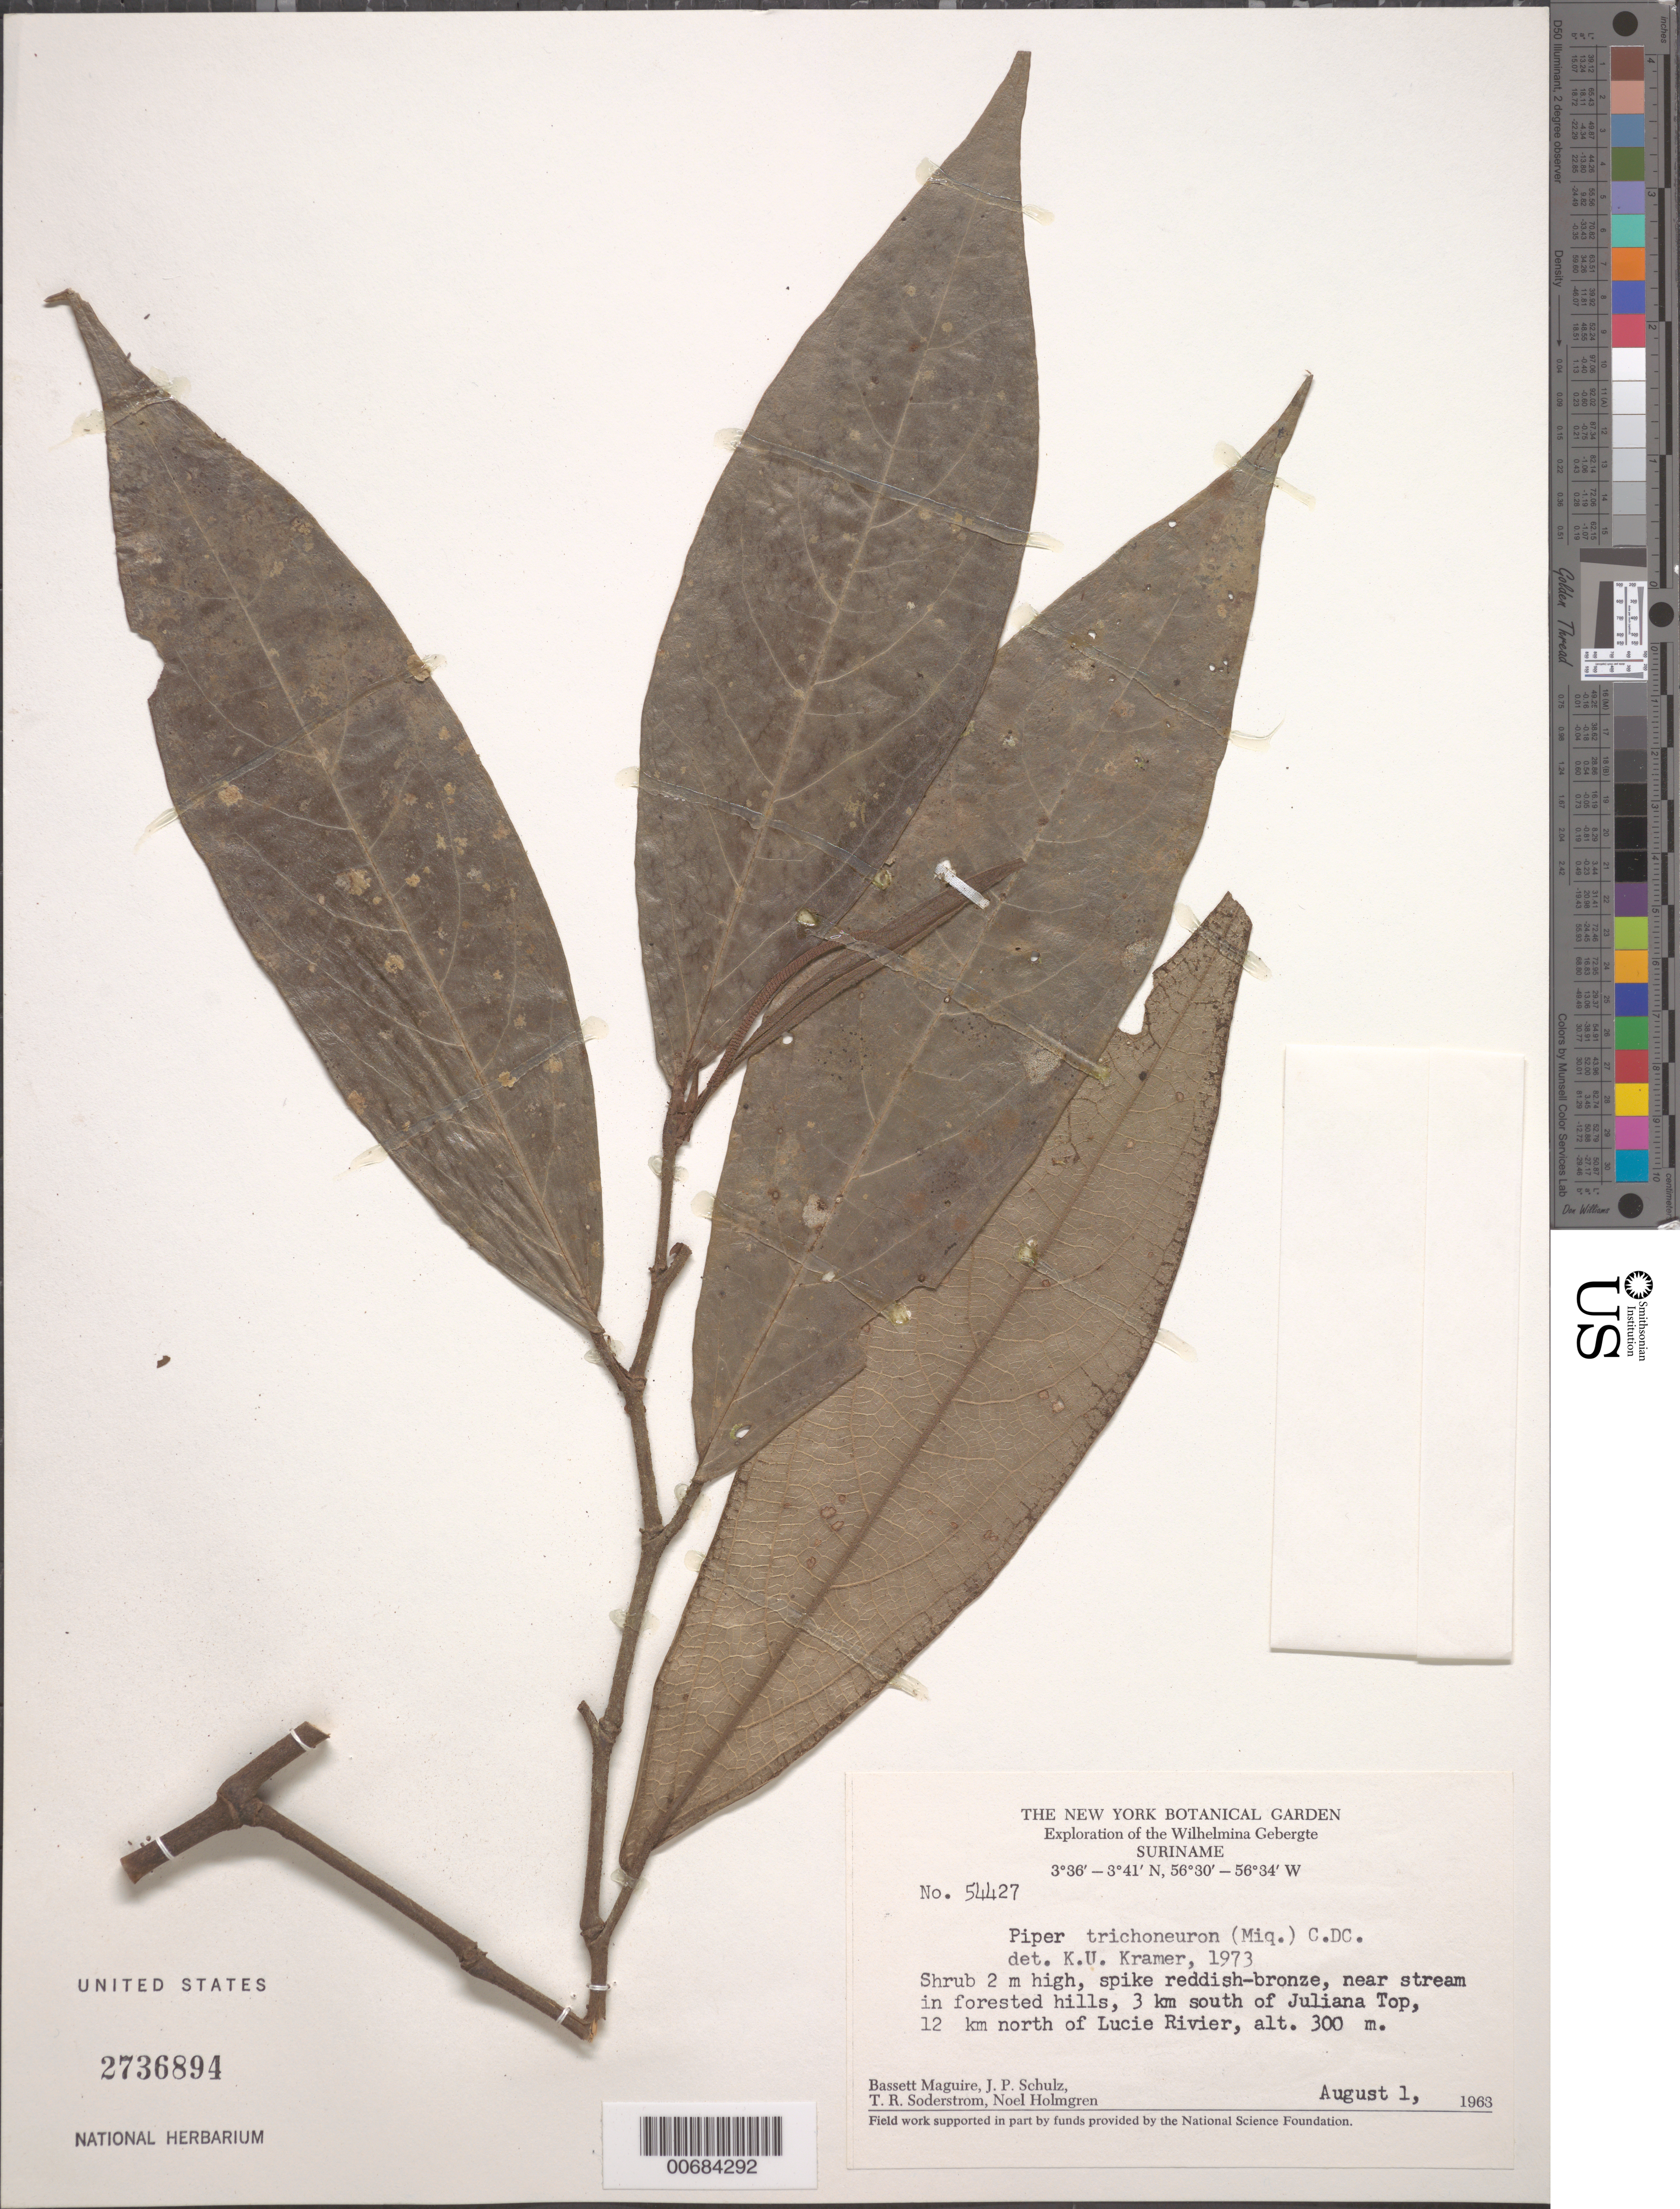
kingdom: Plantae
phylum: Tracheophyta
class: Magnoliopsida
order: Piperales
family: Piperaceae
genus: Piper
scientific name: Piper trichoneuron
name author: (Miq.) C. DC.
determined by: Kramer, K. U.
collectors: B. Maguire, J. P. Schulz, T. R. Soderstrom & N. H. Holmgren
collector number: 54427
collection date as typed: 1-Aug-63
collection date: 1963-08-01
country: Suriname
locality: Juliana Top, 3 km S of, 12 km N of Lucie R., Wilhelmina Gebergte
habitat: Forested hills, near stream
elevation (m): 300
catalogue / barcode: US 2736894